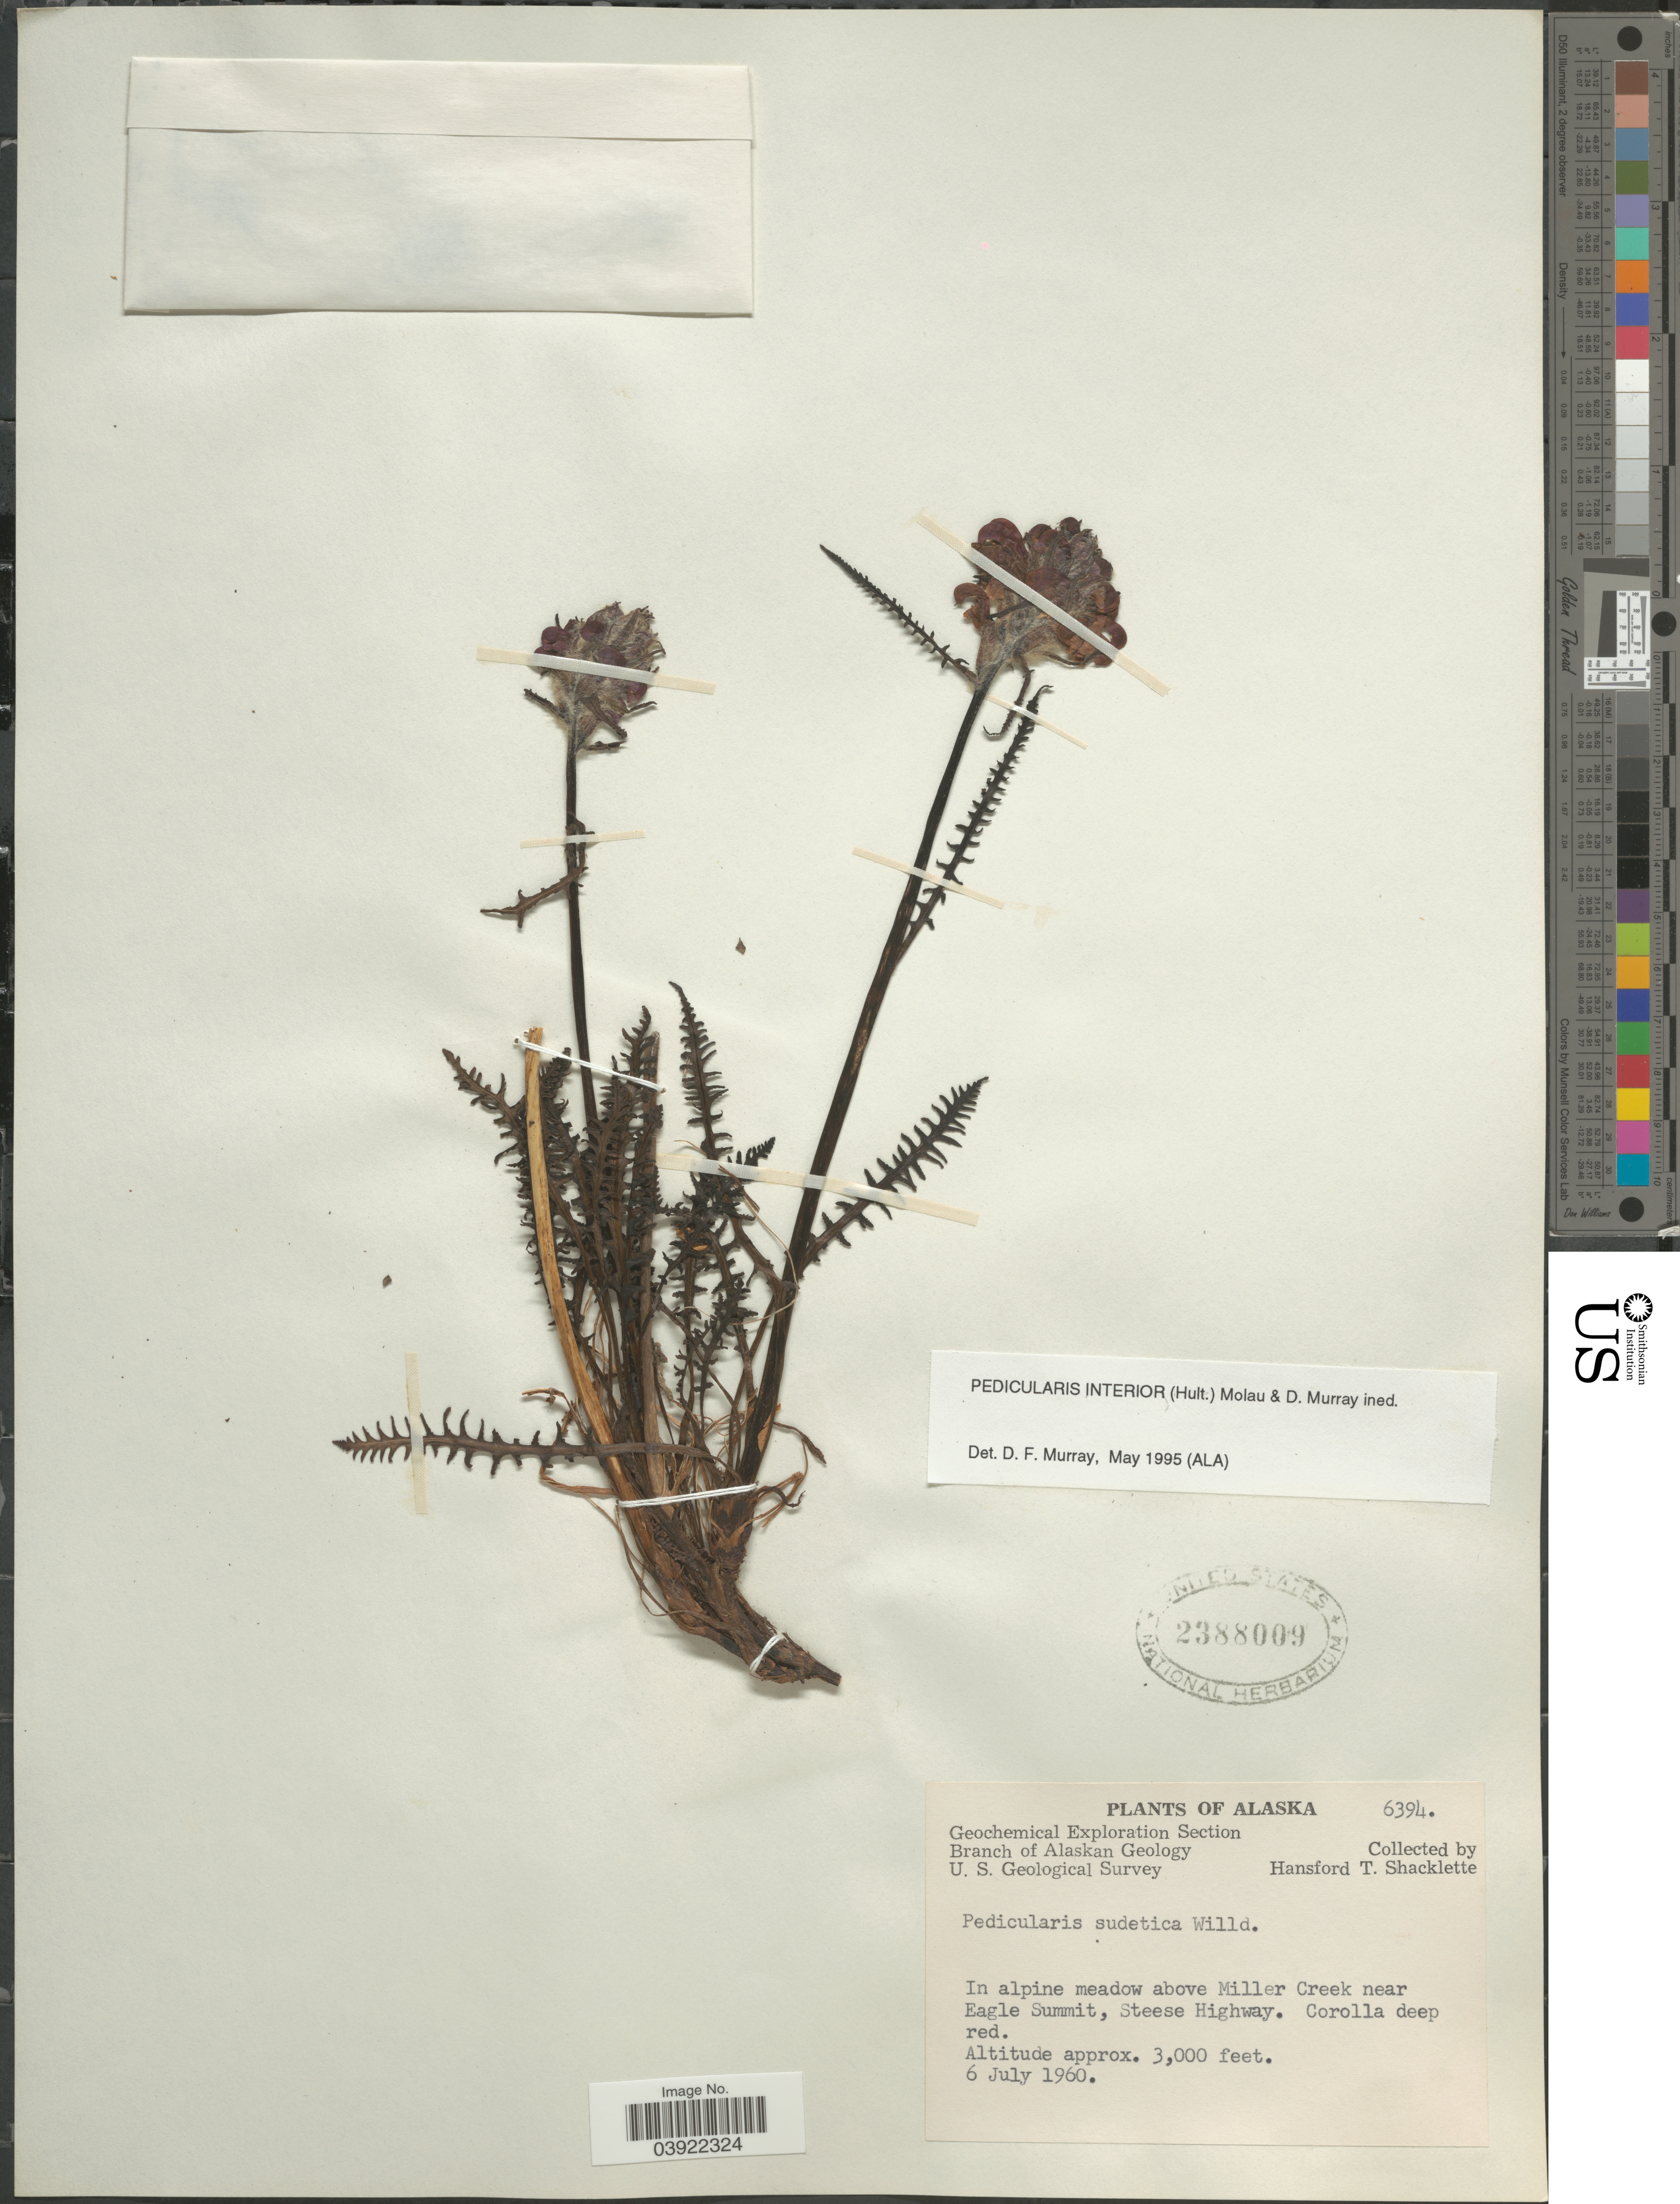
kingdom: Plantae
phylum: Tracheophyta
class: Magnoliopsida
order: Lamiales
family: Orobanchaceae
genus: Pedicularis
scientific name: Pedicularis interior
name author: (Hultén) Molau & D.F. Murray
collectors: H. Shacklette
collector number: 6394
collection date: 1960-07-06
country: United States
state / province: Alaska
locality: In alpine meadow above Miller Creek near Eagle Summit, Steese Highway.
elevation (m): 914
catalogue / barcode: US 2388009